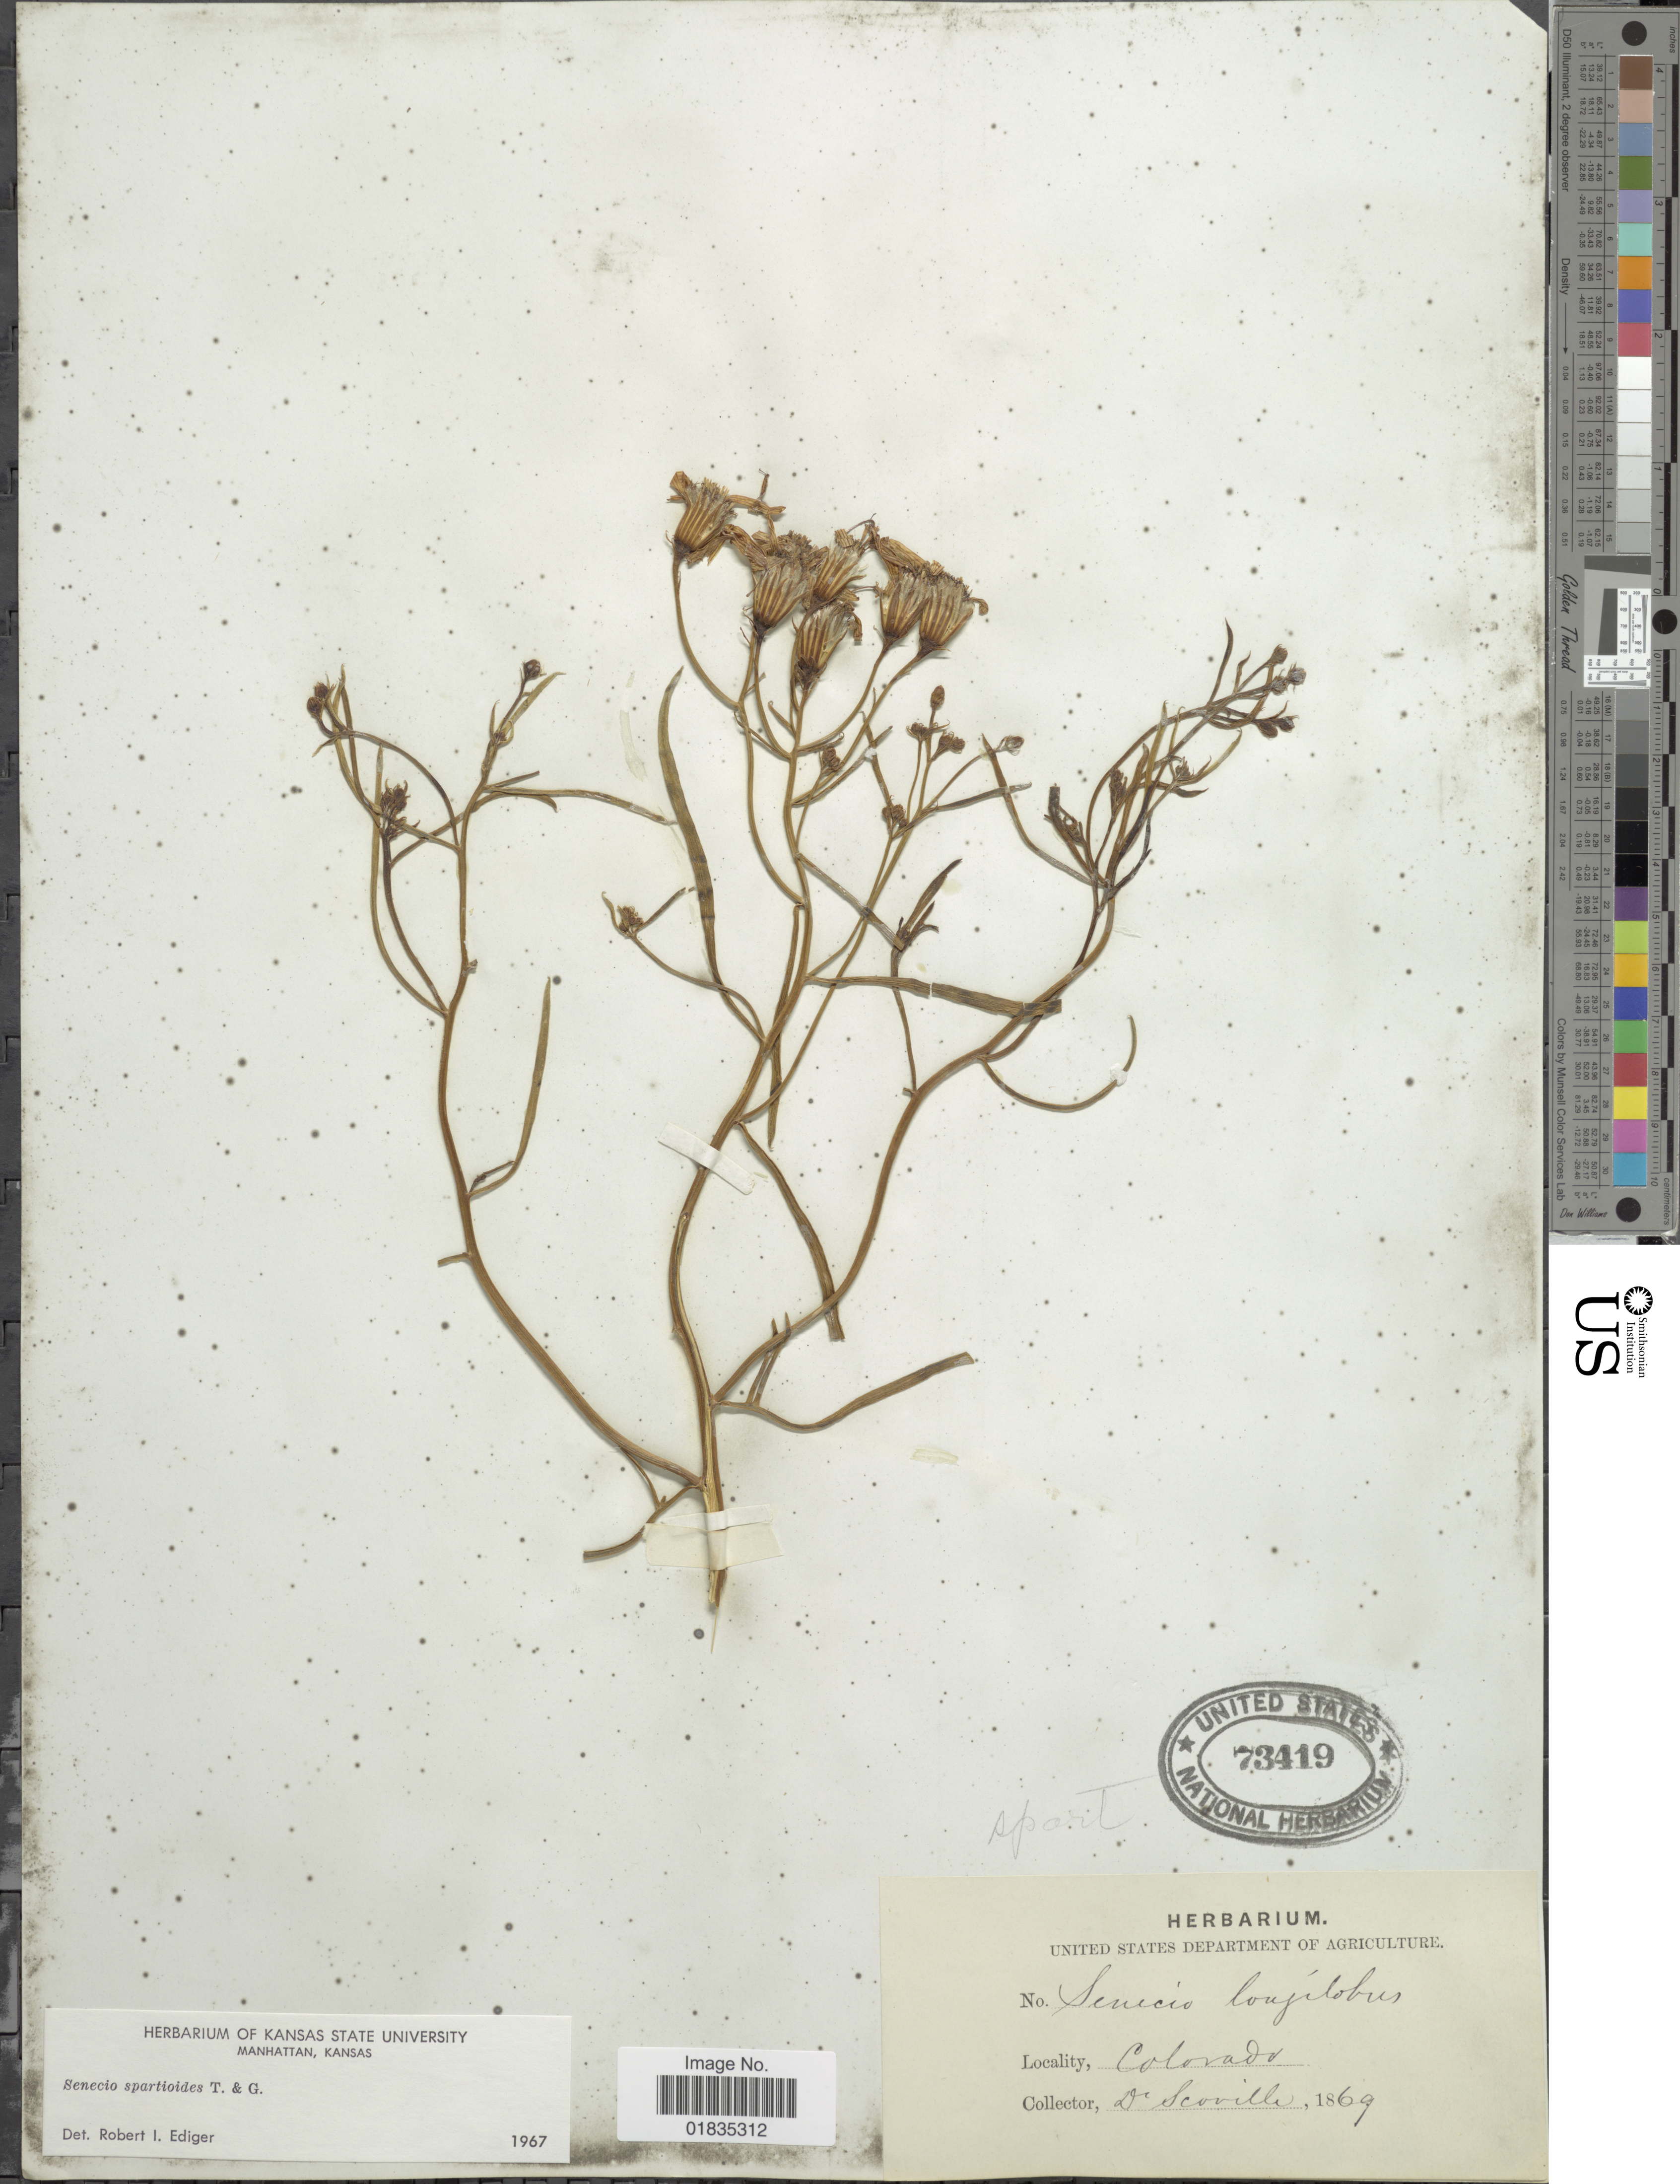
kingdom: Plantae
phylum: Tracheophyta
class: Magnoliopsida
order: Asterales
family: Asteraceae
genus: Senecio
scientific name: Senecio spartioides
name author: Torr. & A. Gray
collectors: -- Scoville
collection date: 1869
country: United States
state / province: Colorado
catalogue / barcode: US 73419